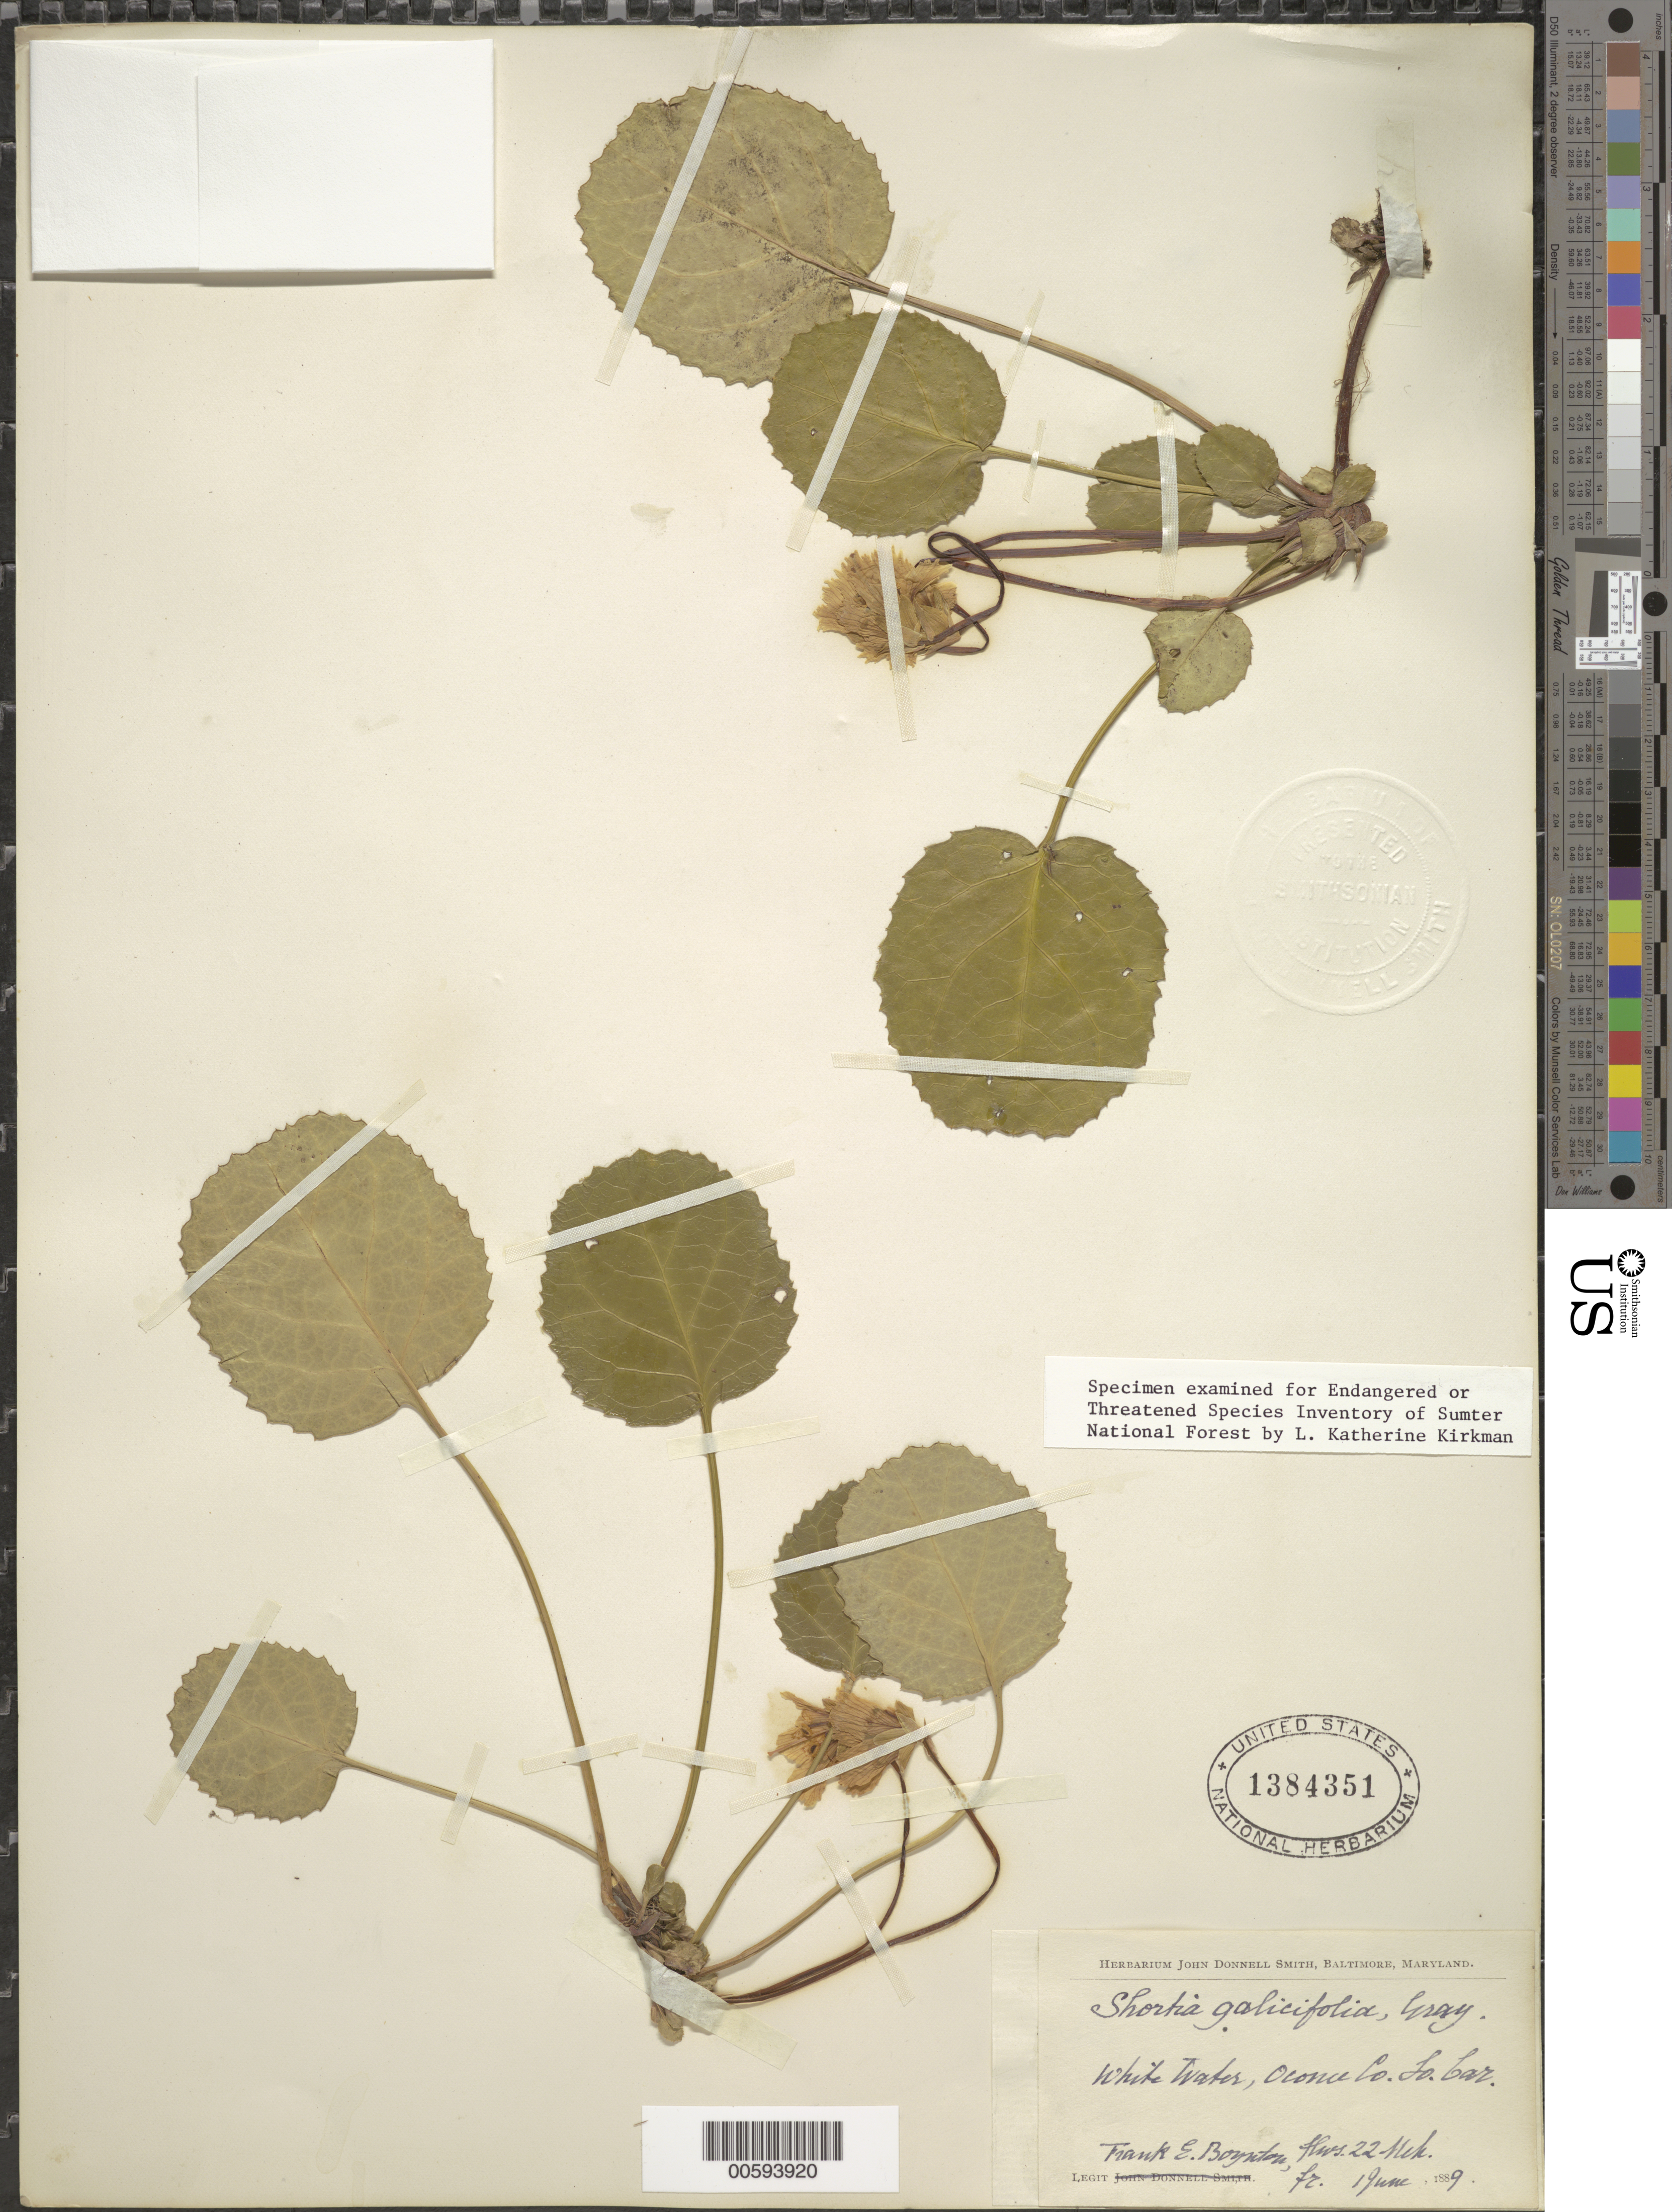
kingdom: Plantae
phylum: Tracheophyta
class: Magnoliopsida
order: Ericales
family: Diapensiaceae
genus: Shortia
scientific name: Shortia galacifolia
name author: Torr. & A. Gray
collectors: F. Boynton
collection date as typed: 22 Mar 1889 to 01 Jun 1889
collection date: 1889-03-22/1889-06-01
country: United States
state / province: South Carolina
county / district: Oconee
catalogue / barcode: US 1384351